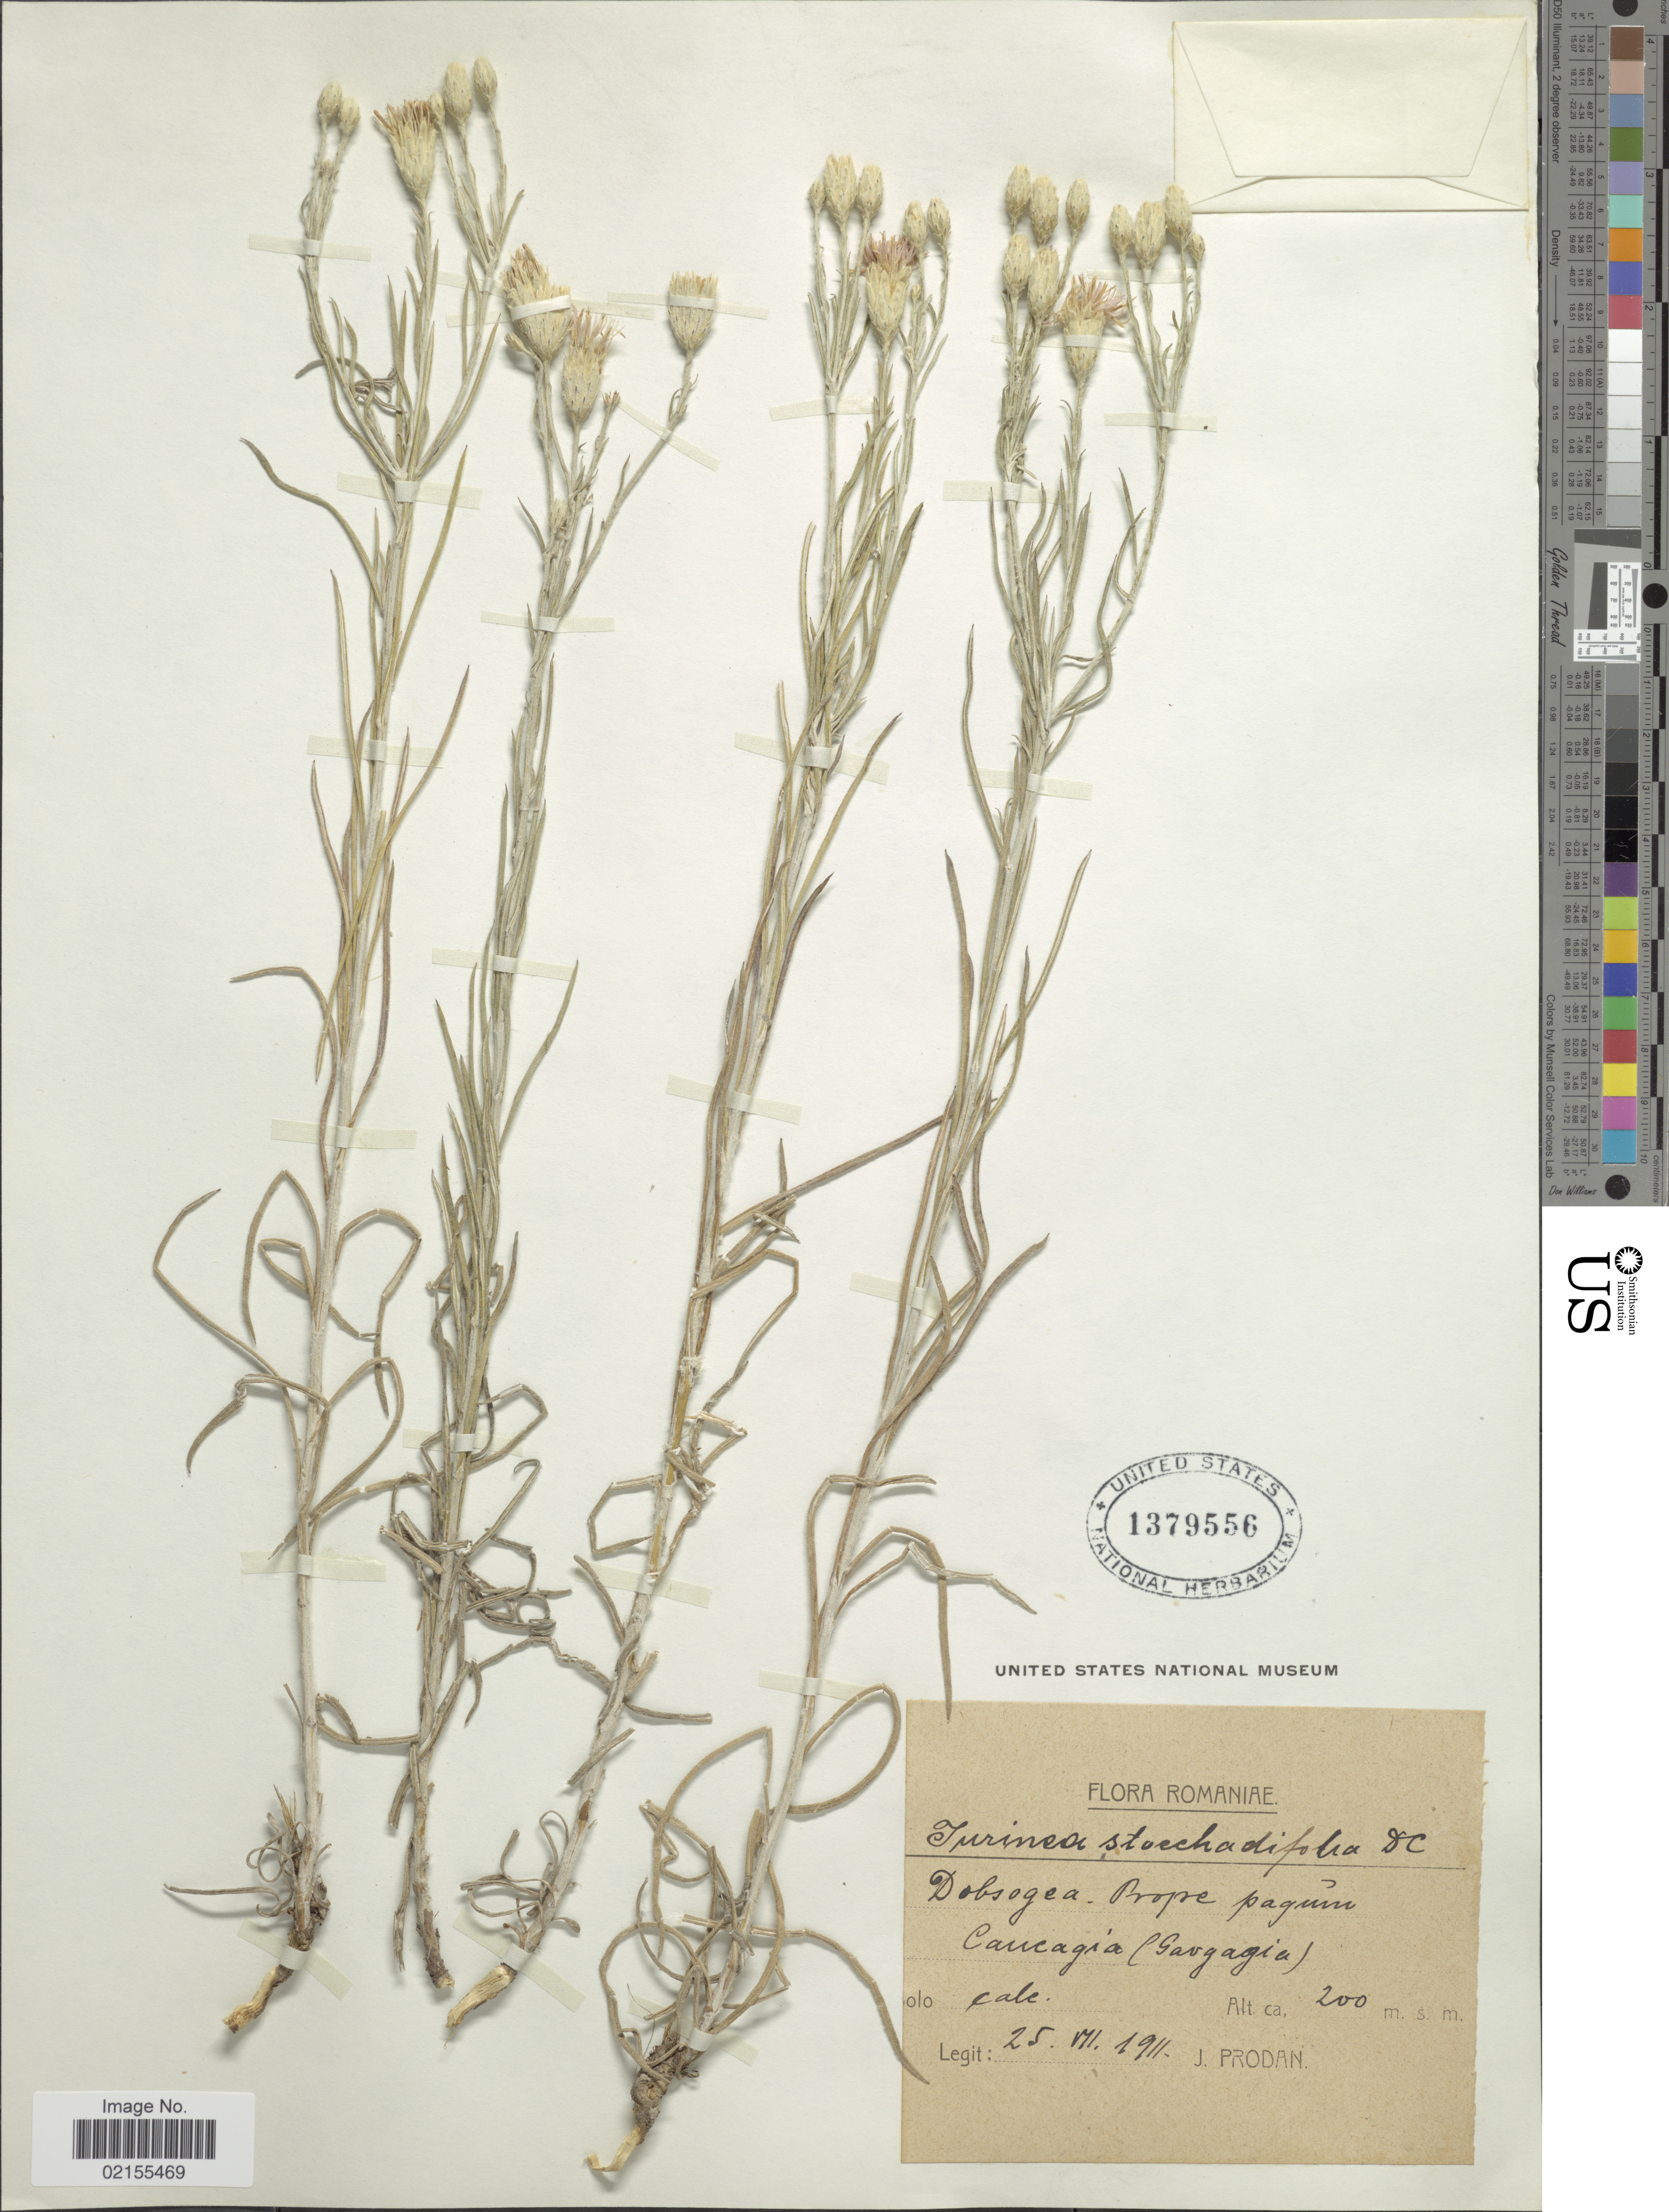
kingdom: Plantae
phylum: Tracheophyta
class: Magnoliopsida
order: Asterales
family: Asteraceae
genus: Jurinea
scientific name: Jurinea stoechadifolia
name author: DC.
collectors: J. Prodan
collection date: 1911-07-25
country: Romania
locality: Dobsogea, prope pagum Caucagia (Savgagia) [interpreted]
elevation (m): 200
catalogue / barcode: US 1379556